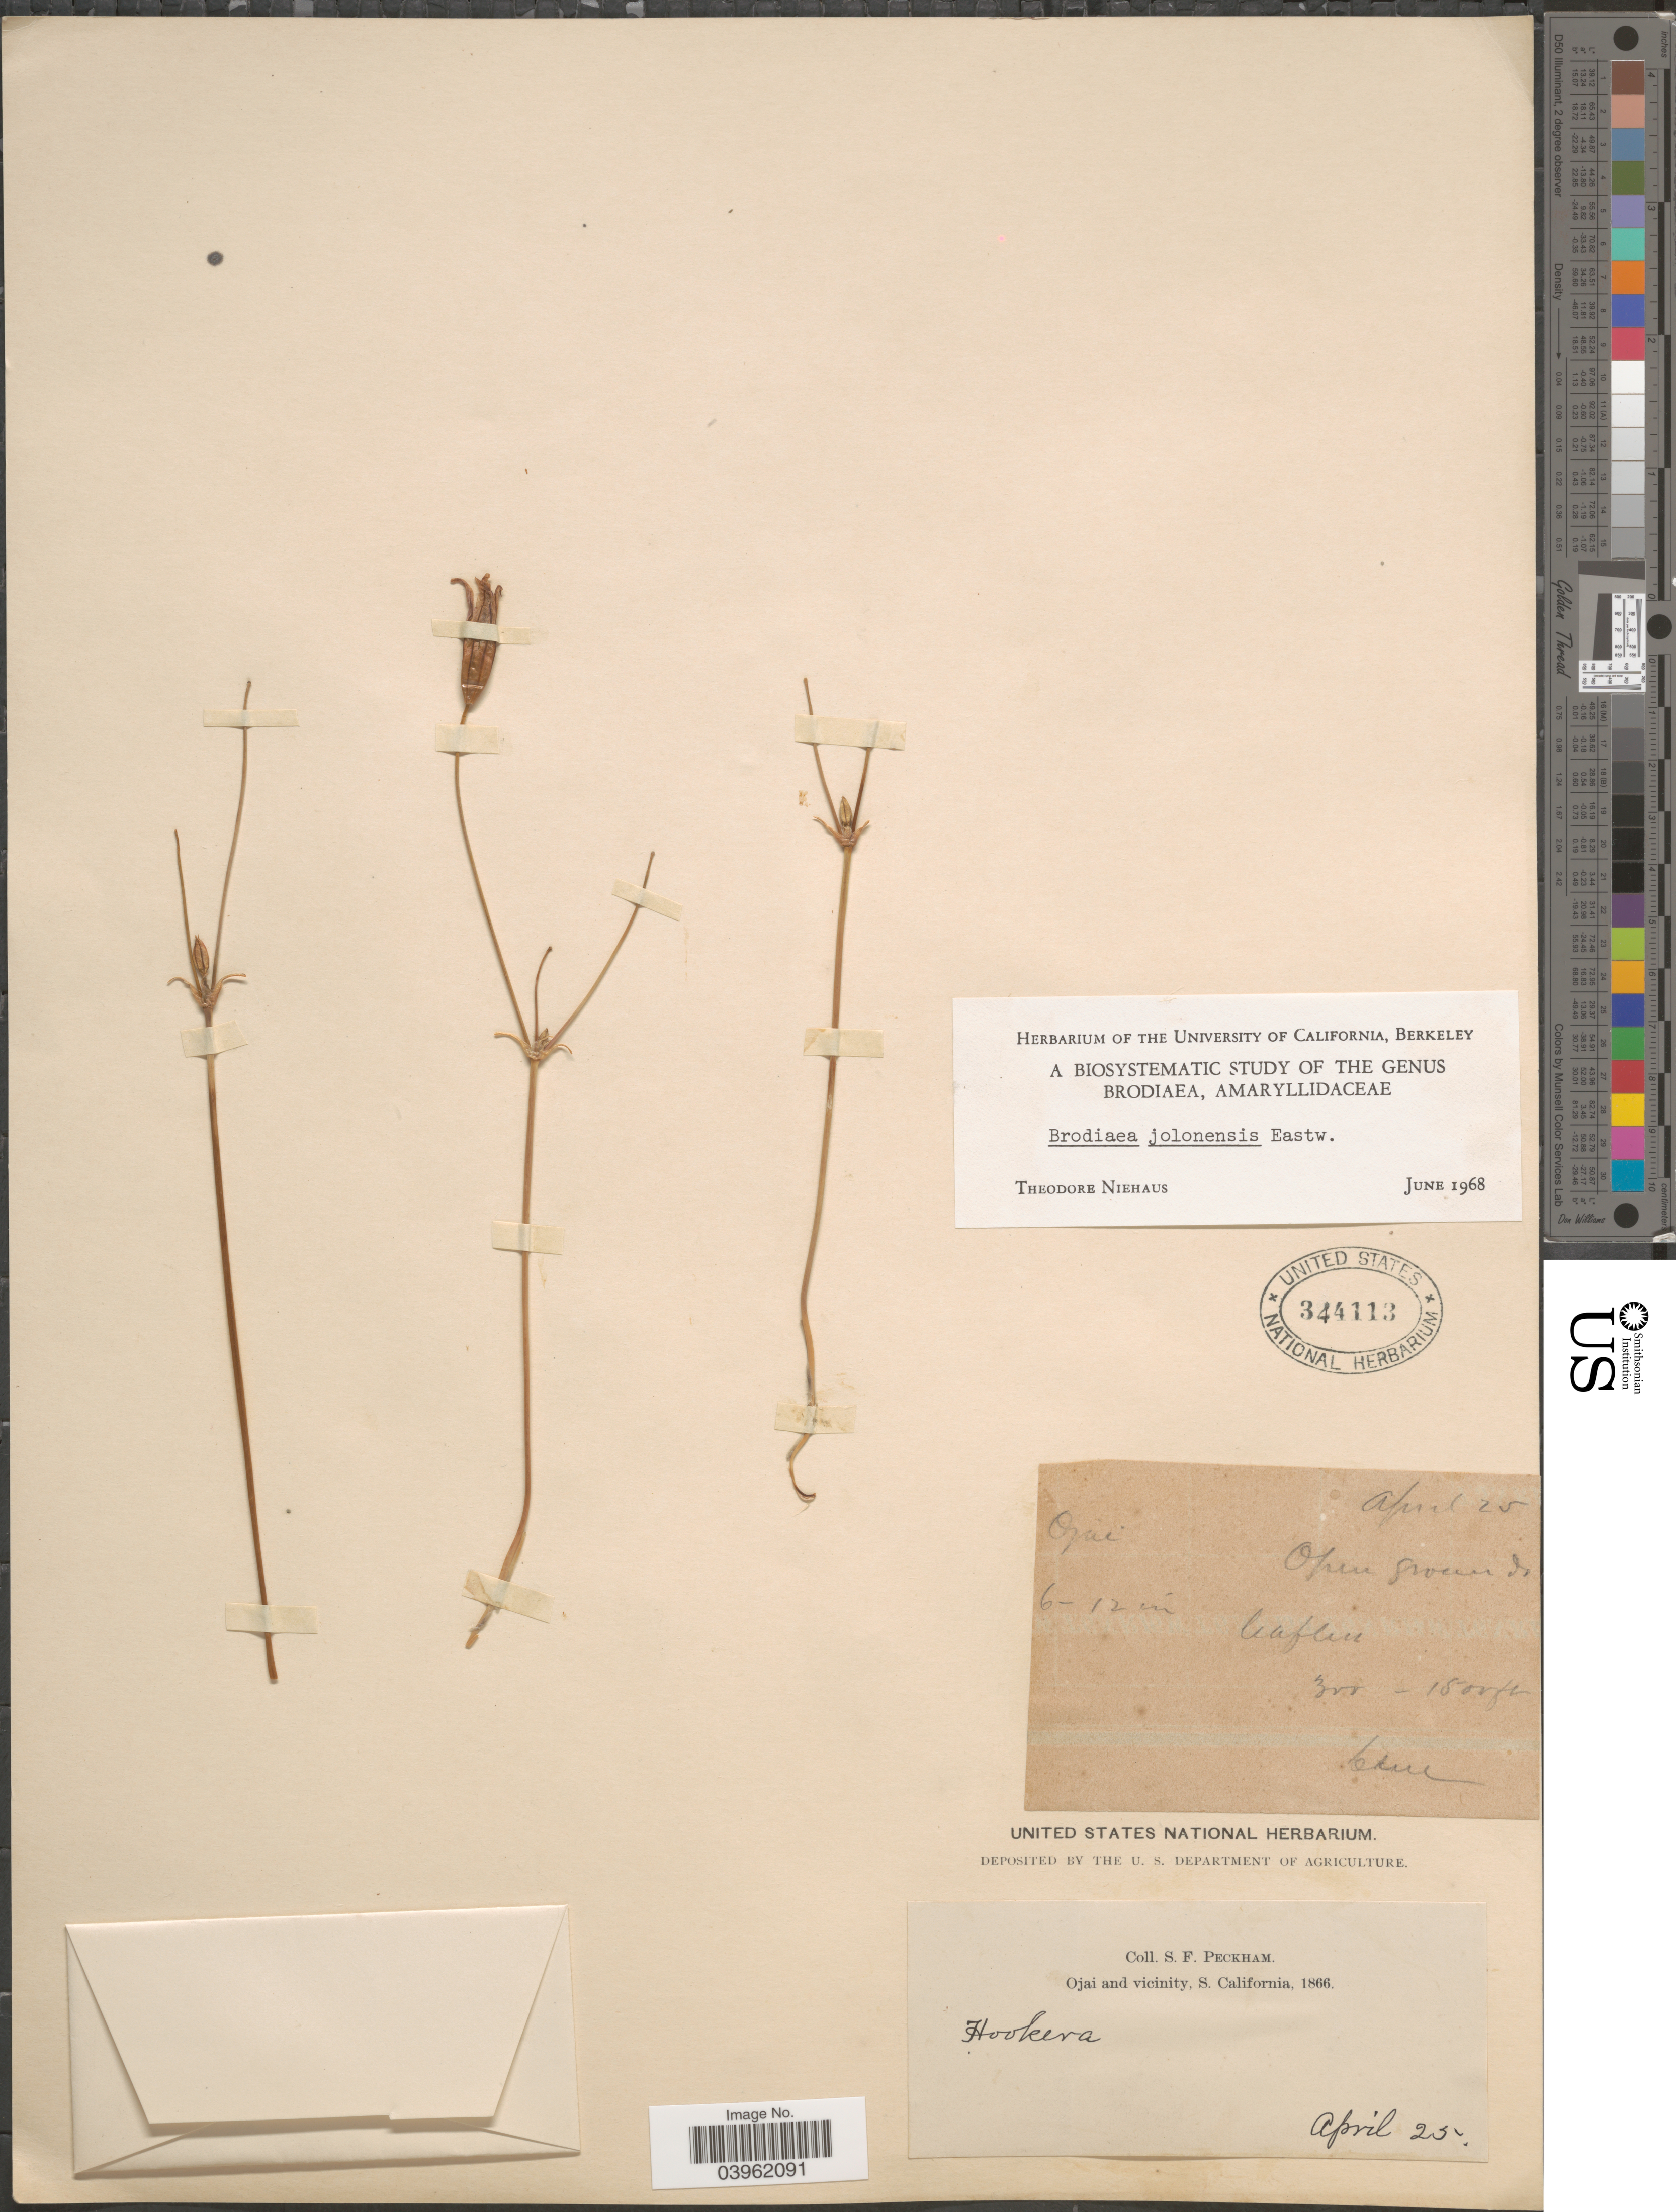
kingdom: Plantae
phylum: Tracheophyta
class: Liliopsida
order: Asparagales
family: Asparagaceae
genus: Brodiaea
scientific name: Brodiaea jolonensis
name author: Eastw.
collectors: S. Peckham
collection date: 1866-04-25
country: United States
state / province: California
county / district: Ventura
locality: Ojai and vicinity, S. California.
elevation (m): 91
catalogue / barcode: US 344113